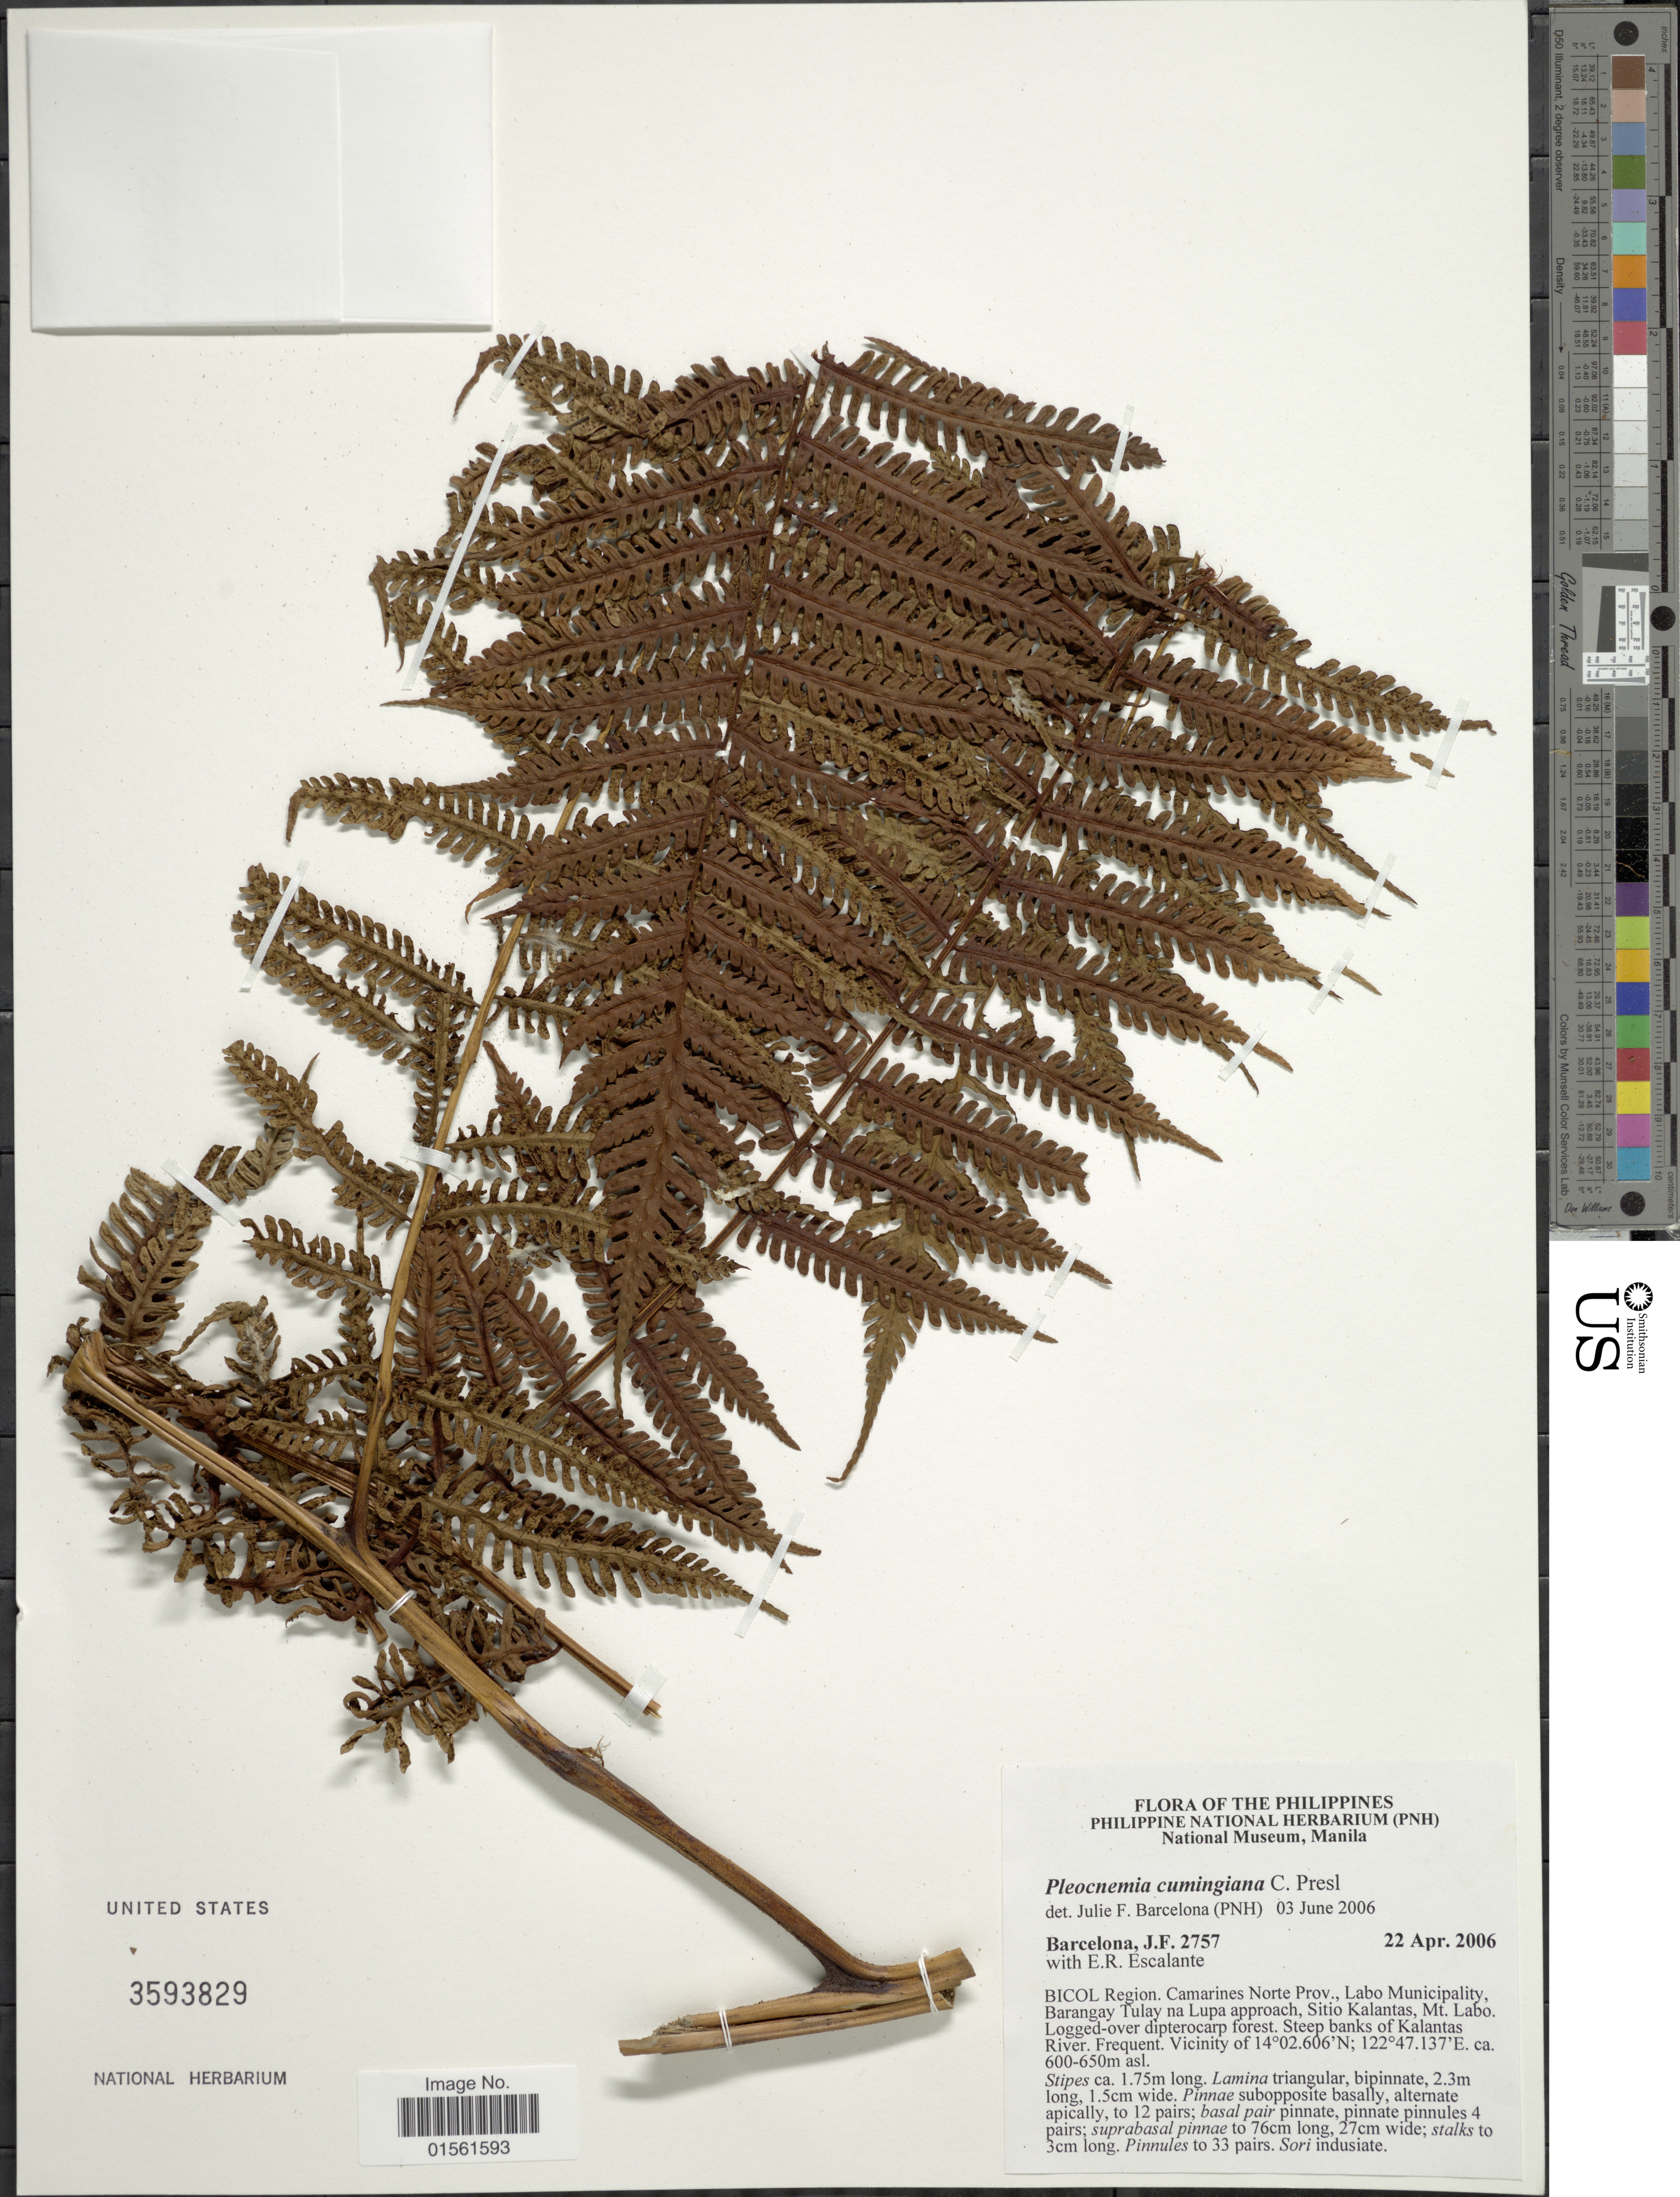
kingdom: Plantae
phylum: Tracheophyta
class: Polypodiopsida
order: Polypodiales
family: Dryopteridaceae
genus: Pleocnemia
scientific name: Pleocnemia cumingiana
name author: C. Presl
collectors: J. F. Barcelona & E. Escalante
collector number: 2757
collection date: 2006-04-22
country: Philippines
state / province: Bicol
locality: Cicol Region, Camarines Norte Prov., Labo Municipality, Barangay Tulay na Lupa approach, Sitio Kalantas, Mt. Labo. Steep banks of Kalantas River.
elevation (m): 600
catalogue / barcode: US 3593829